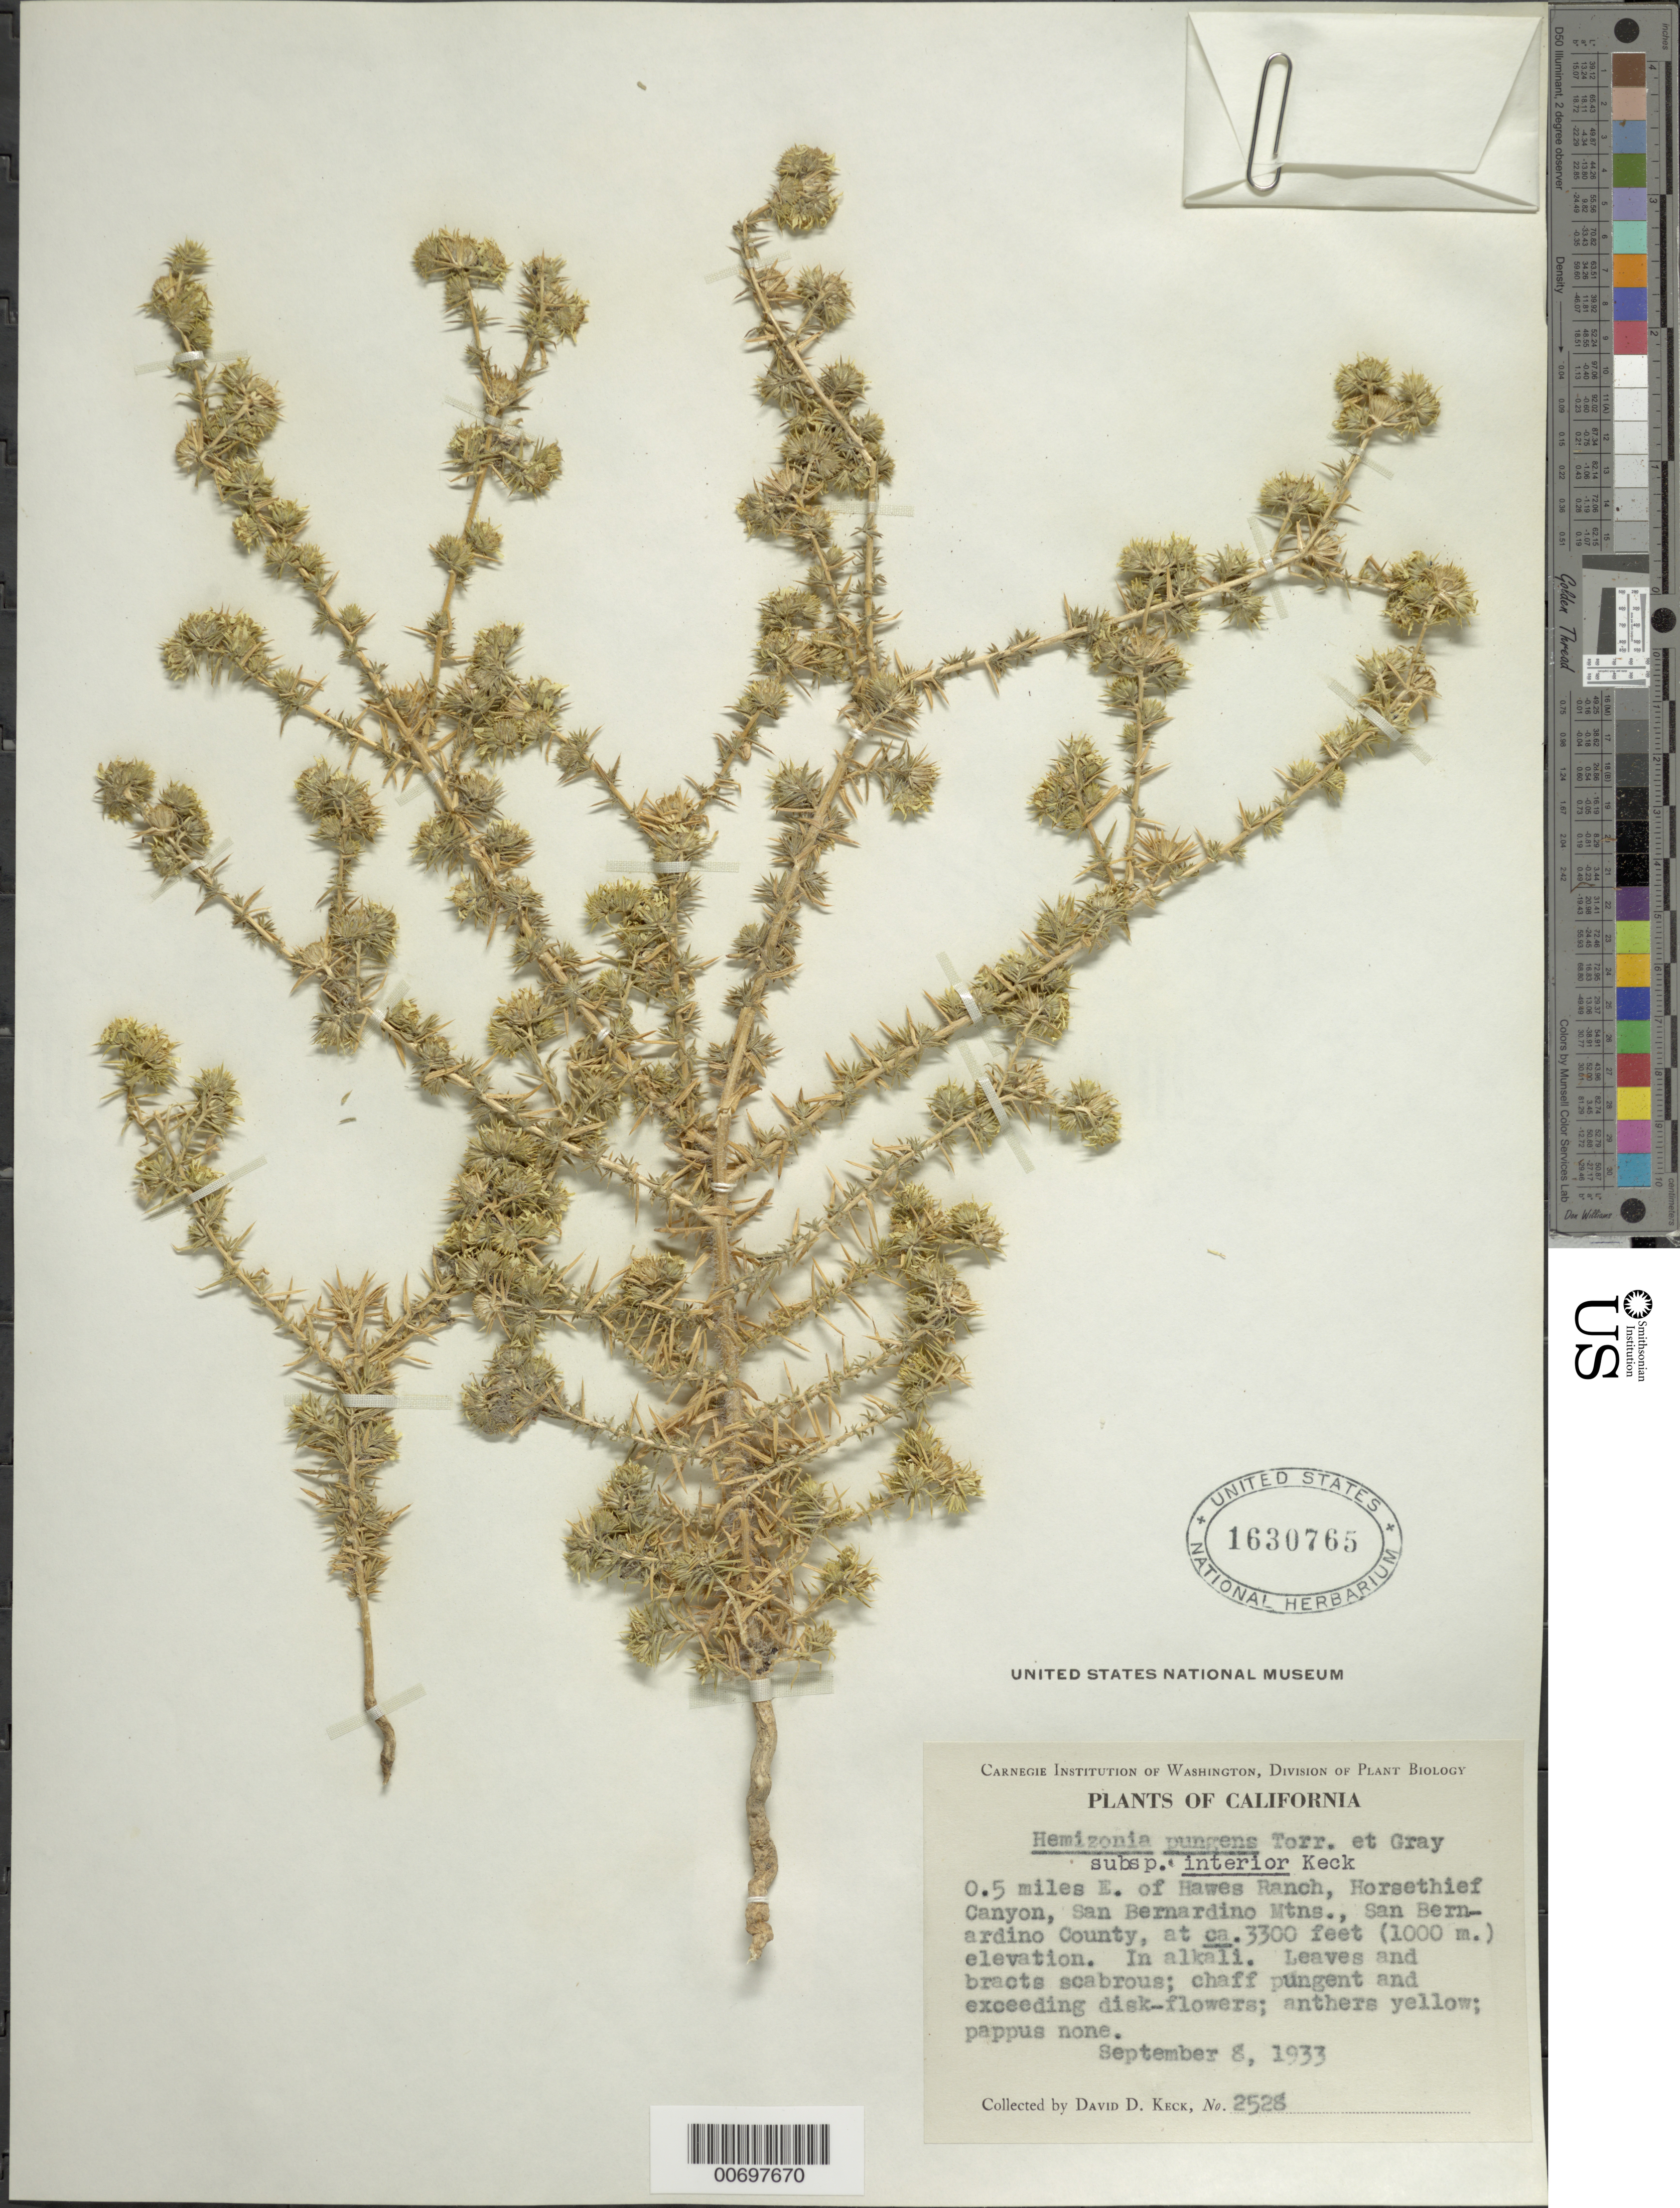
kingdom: Plantae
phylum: Tracheophyta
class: Magnoliopsida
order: Asterales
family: Asteraceae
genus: Centromadia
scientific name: Centromadia pungens subsp. pungens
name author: Hook. & Arn.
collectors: D. D. Keck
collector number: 2528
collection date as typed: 08 Sep 1933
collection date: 1933-09-08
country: United States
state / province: California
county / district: San Bernardino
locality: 0.5 miles E. of Hawes Ranch, Horsethief Canyon, San Bernardion Mtns.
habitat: In alkali.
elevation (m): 1006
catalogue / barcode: US 1630765